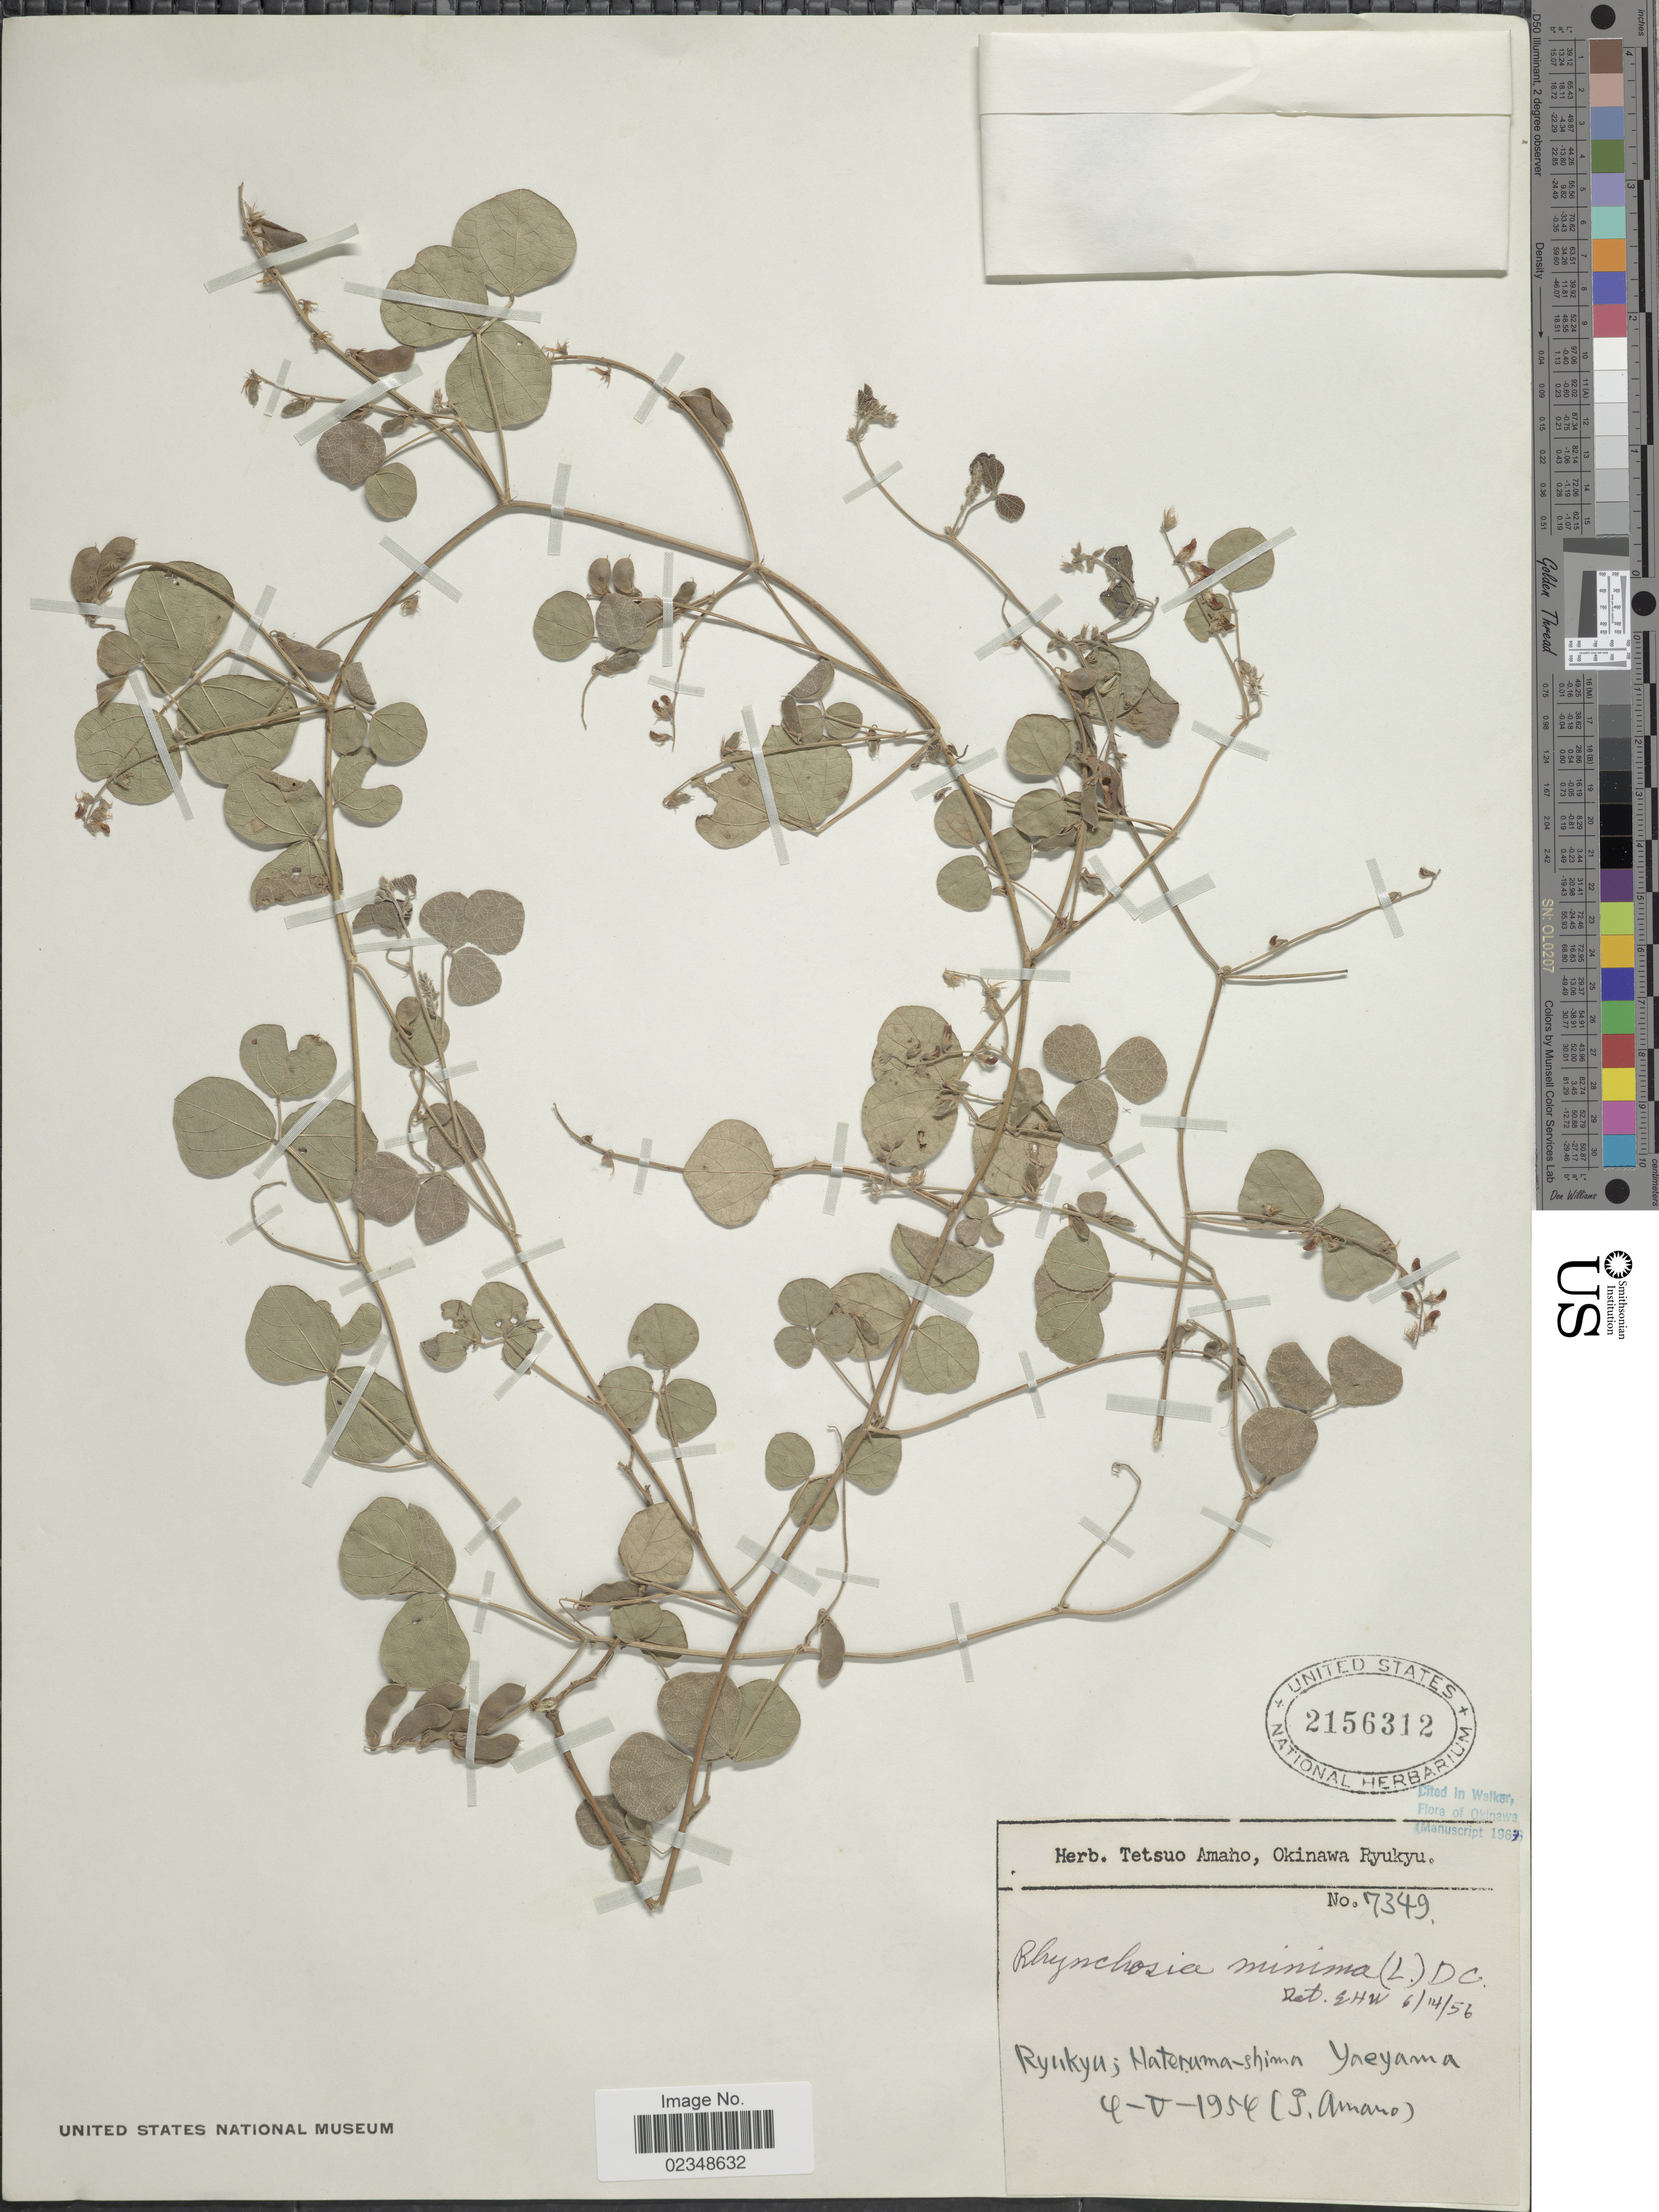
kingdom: Plantae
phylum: Tracheophyta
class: Magnoliopsida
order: Fabales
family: Fabaceae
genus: Rhynchosia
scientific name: Rhynchosia minima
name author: (L.) DC.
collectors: T. Amano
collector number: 7349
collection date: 1954-05-04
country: Japan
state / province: Okinawa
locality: Ryukyu; Hateruma-shima Yaeyama.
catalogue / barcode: US 2156312